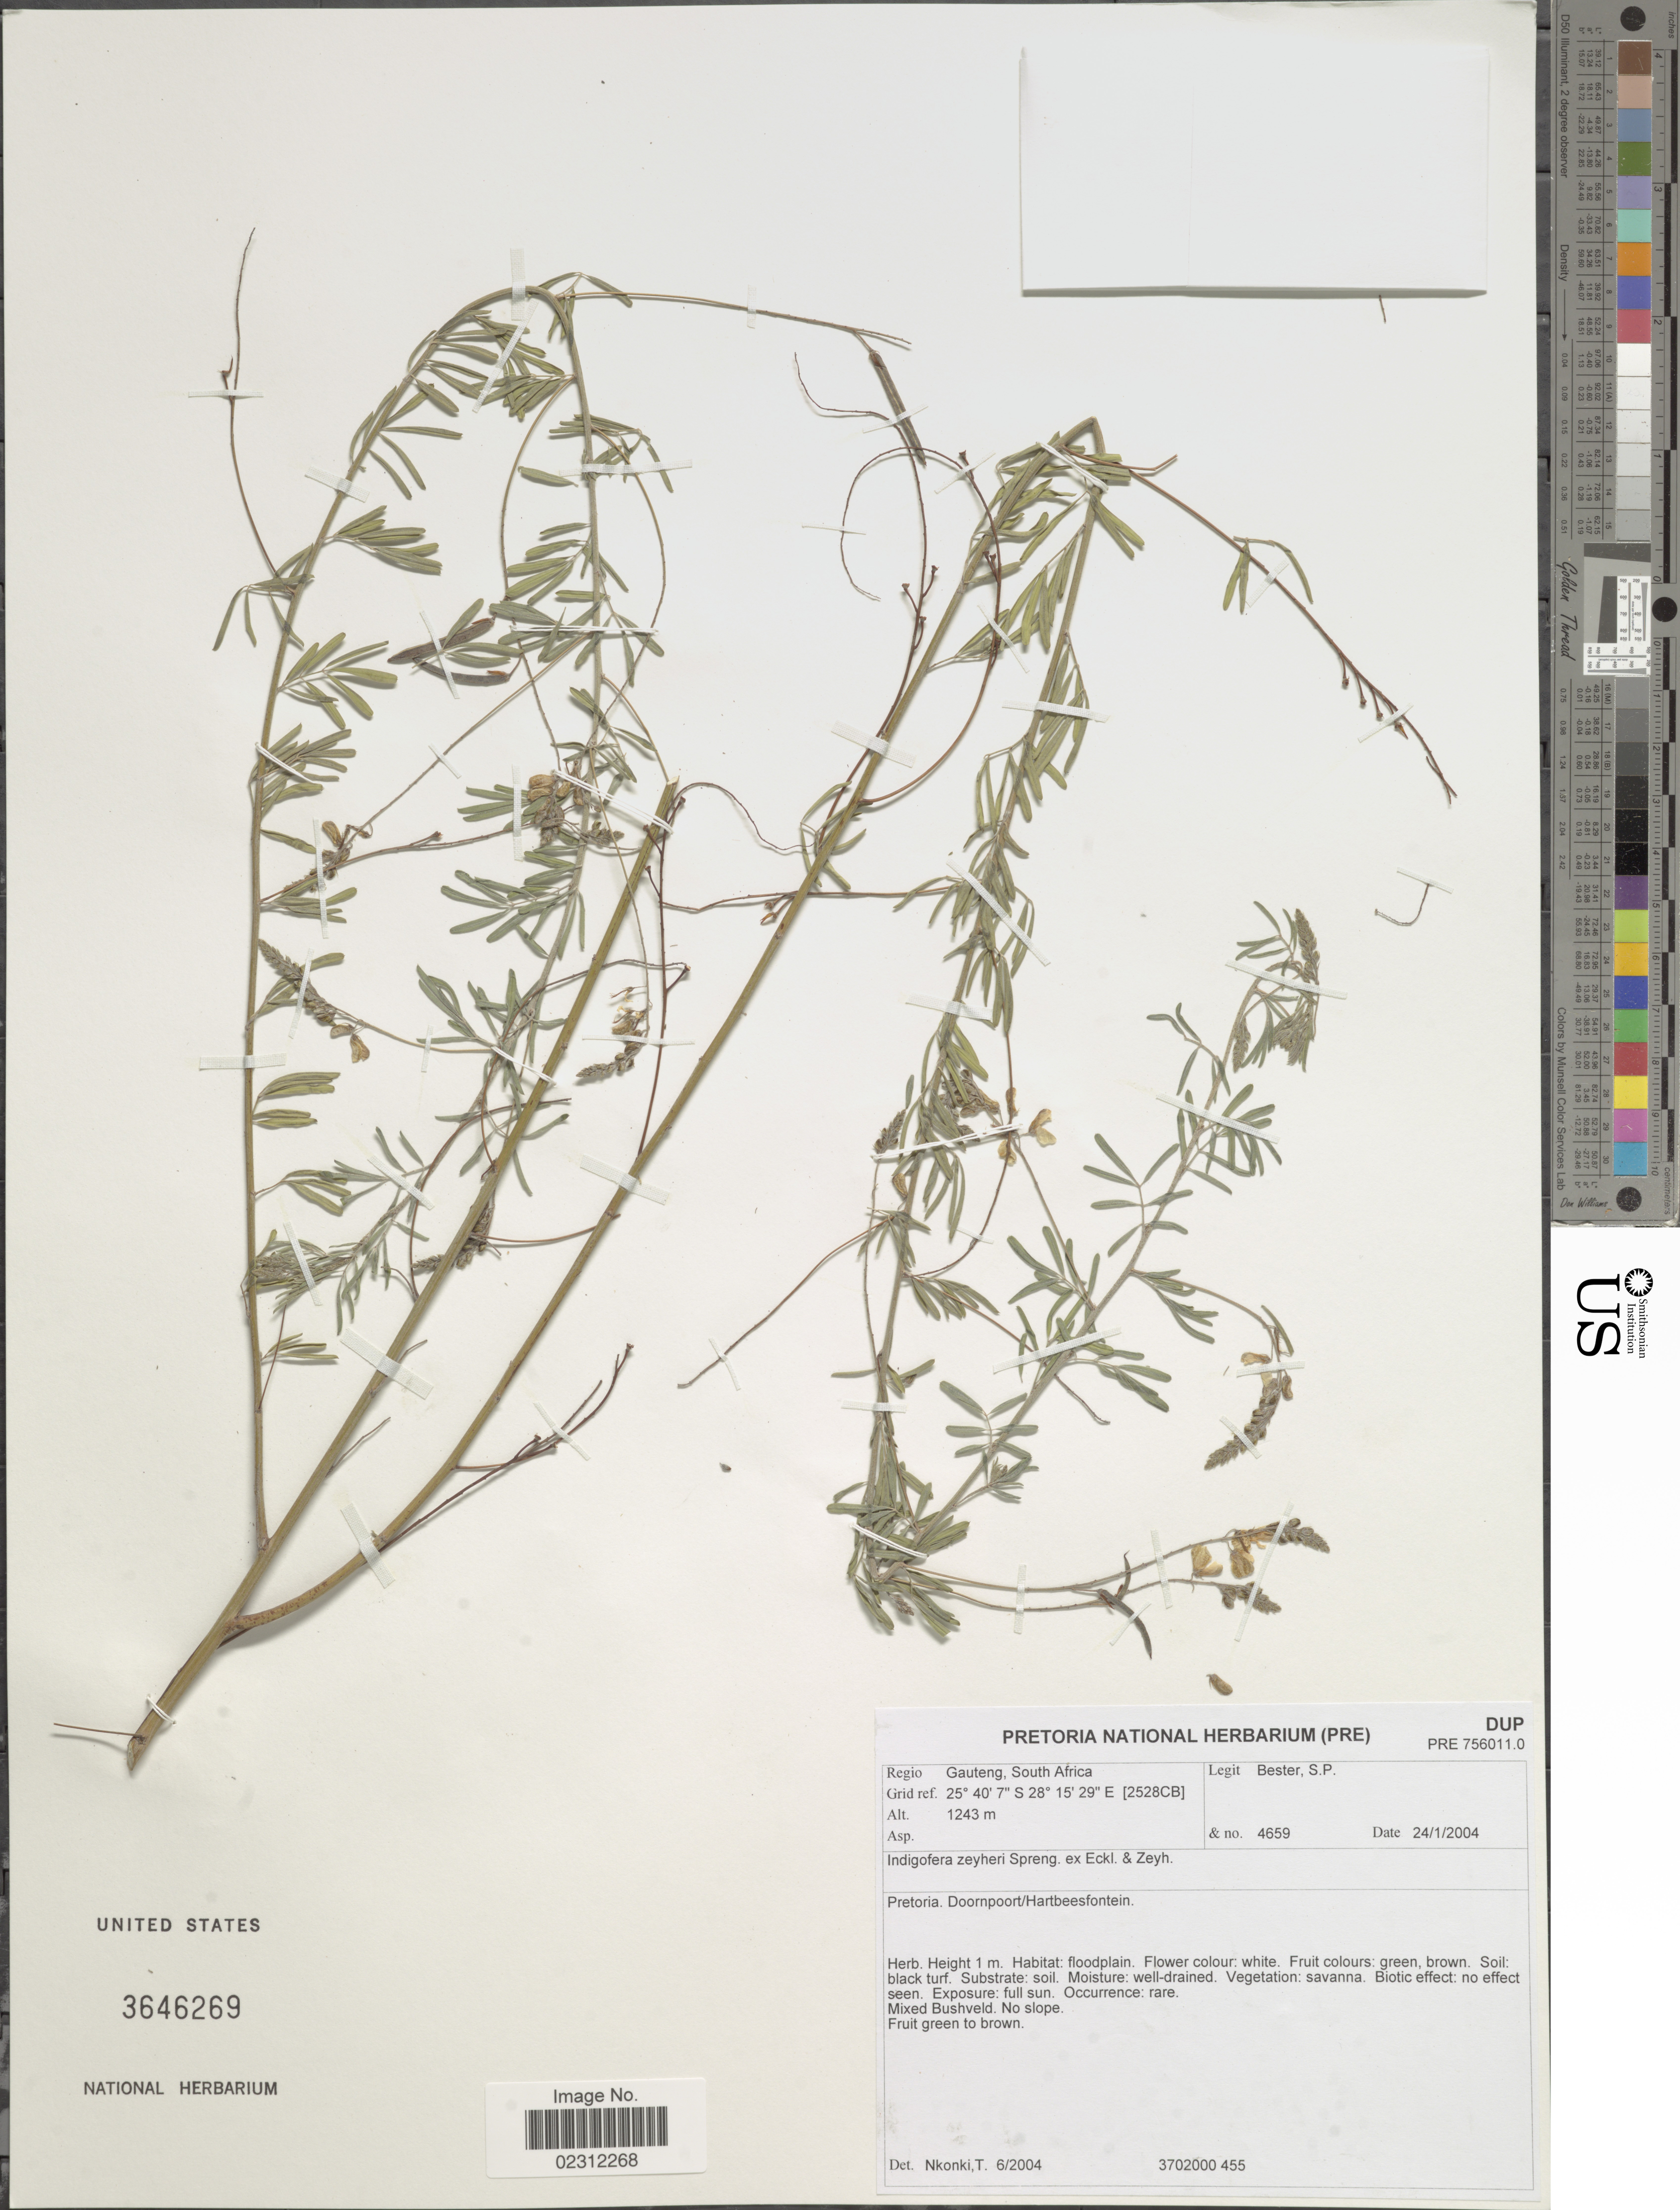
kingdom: Plantae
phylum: Tracheophyta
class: Magnoliopsida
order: Fabales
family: Fabaceae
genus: Indigofera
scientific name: Indigofera zeyheri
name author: Eckl. & Zeyh.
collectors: S. Bester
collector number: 4659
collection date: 2004-01-24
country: South Africa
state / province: Gauteng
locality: Pretoria: Doornpoort/Hartbeesfontein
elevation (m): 1243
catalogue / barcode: US 3646269